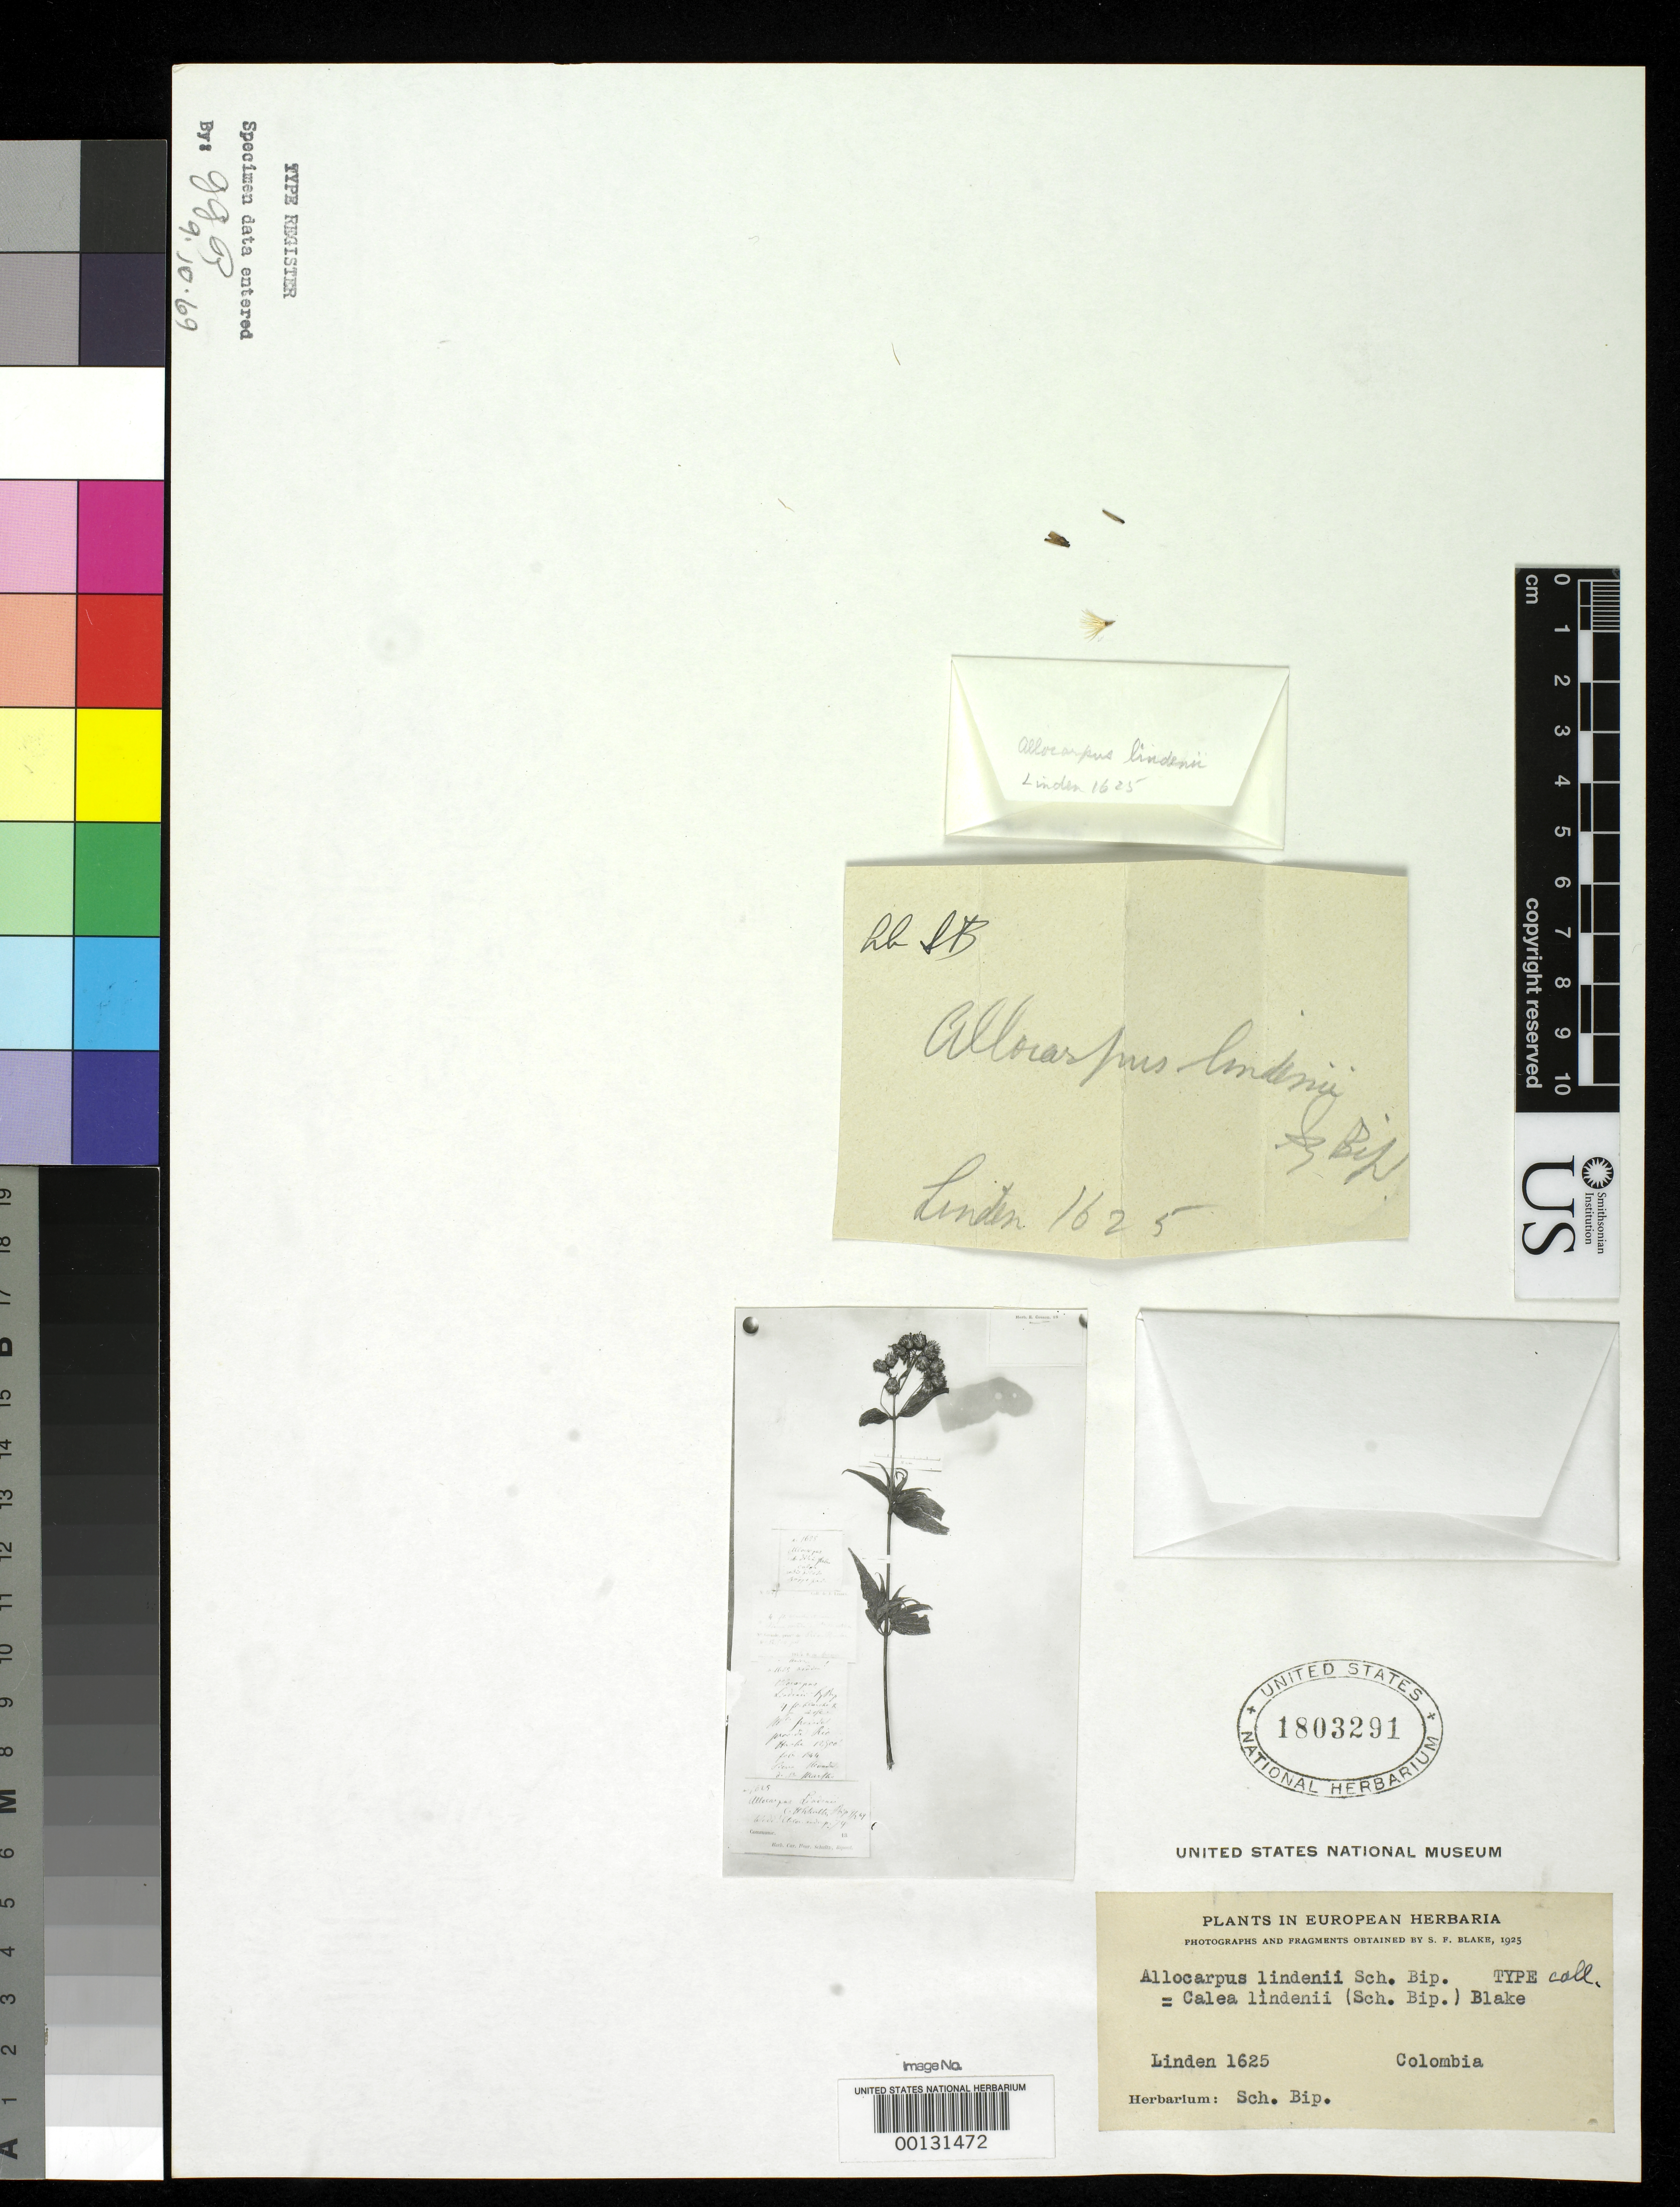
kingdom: Plantae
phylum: Tracheophyta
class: Magnoliopsida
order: Asterales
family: Asteraceae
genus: Allocarpus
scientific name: Allocarpus lindenii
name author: Sch. Bip. ex Wedd.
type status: Type Fragment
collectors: J. Linden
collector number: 1625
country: Colombia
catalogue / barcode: US 1803291